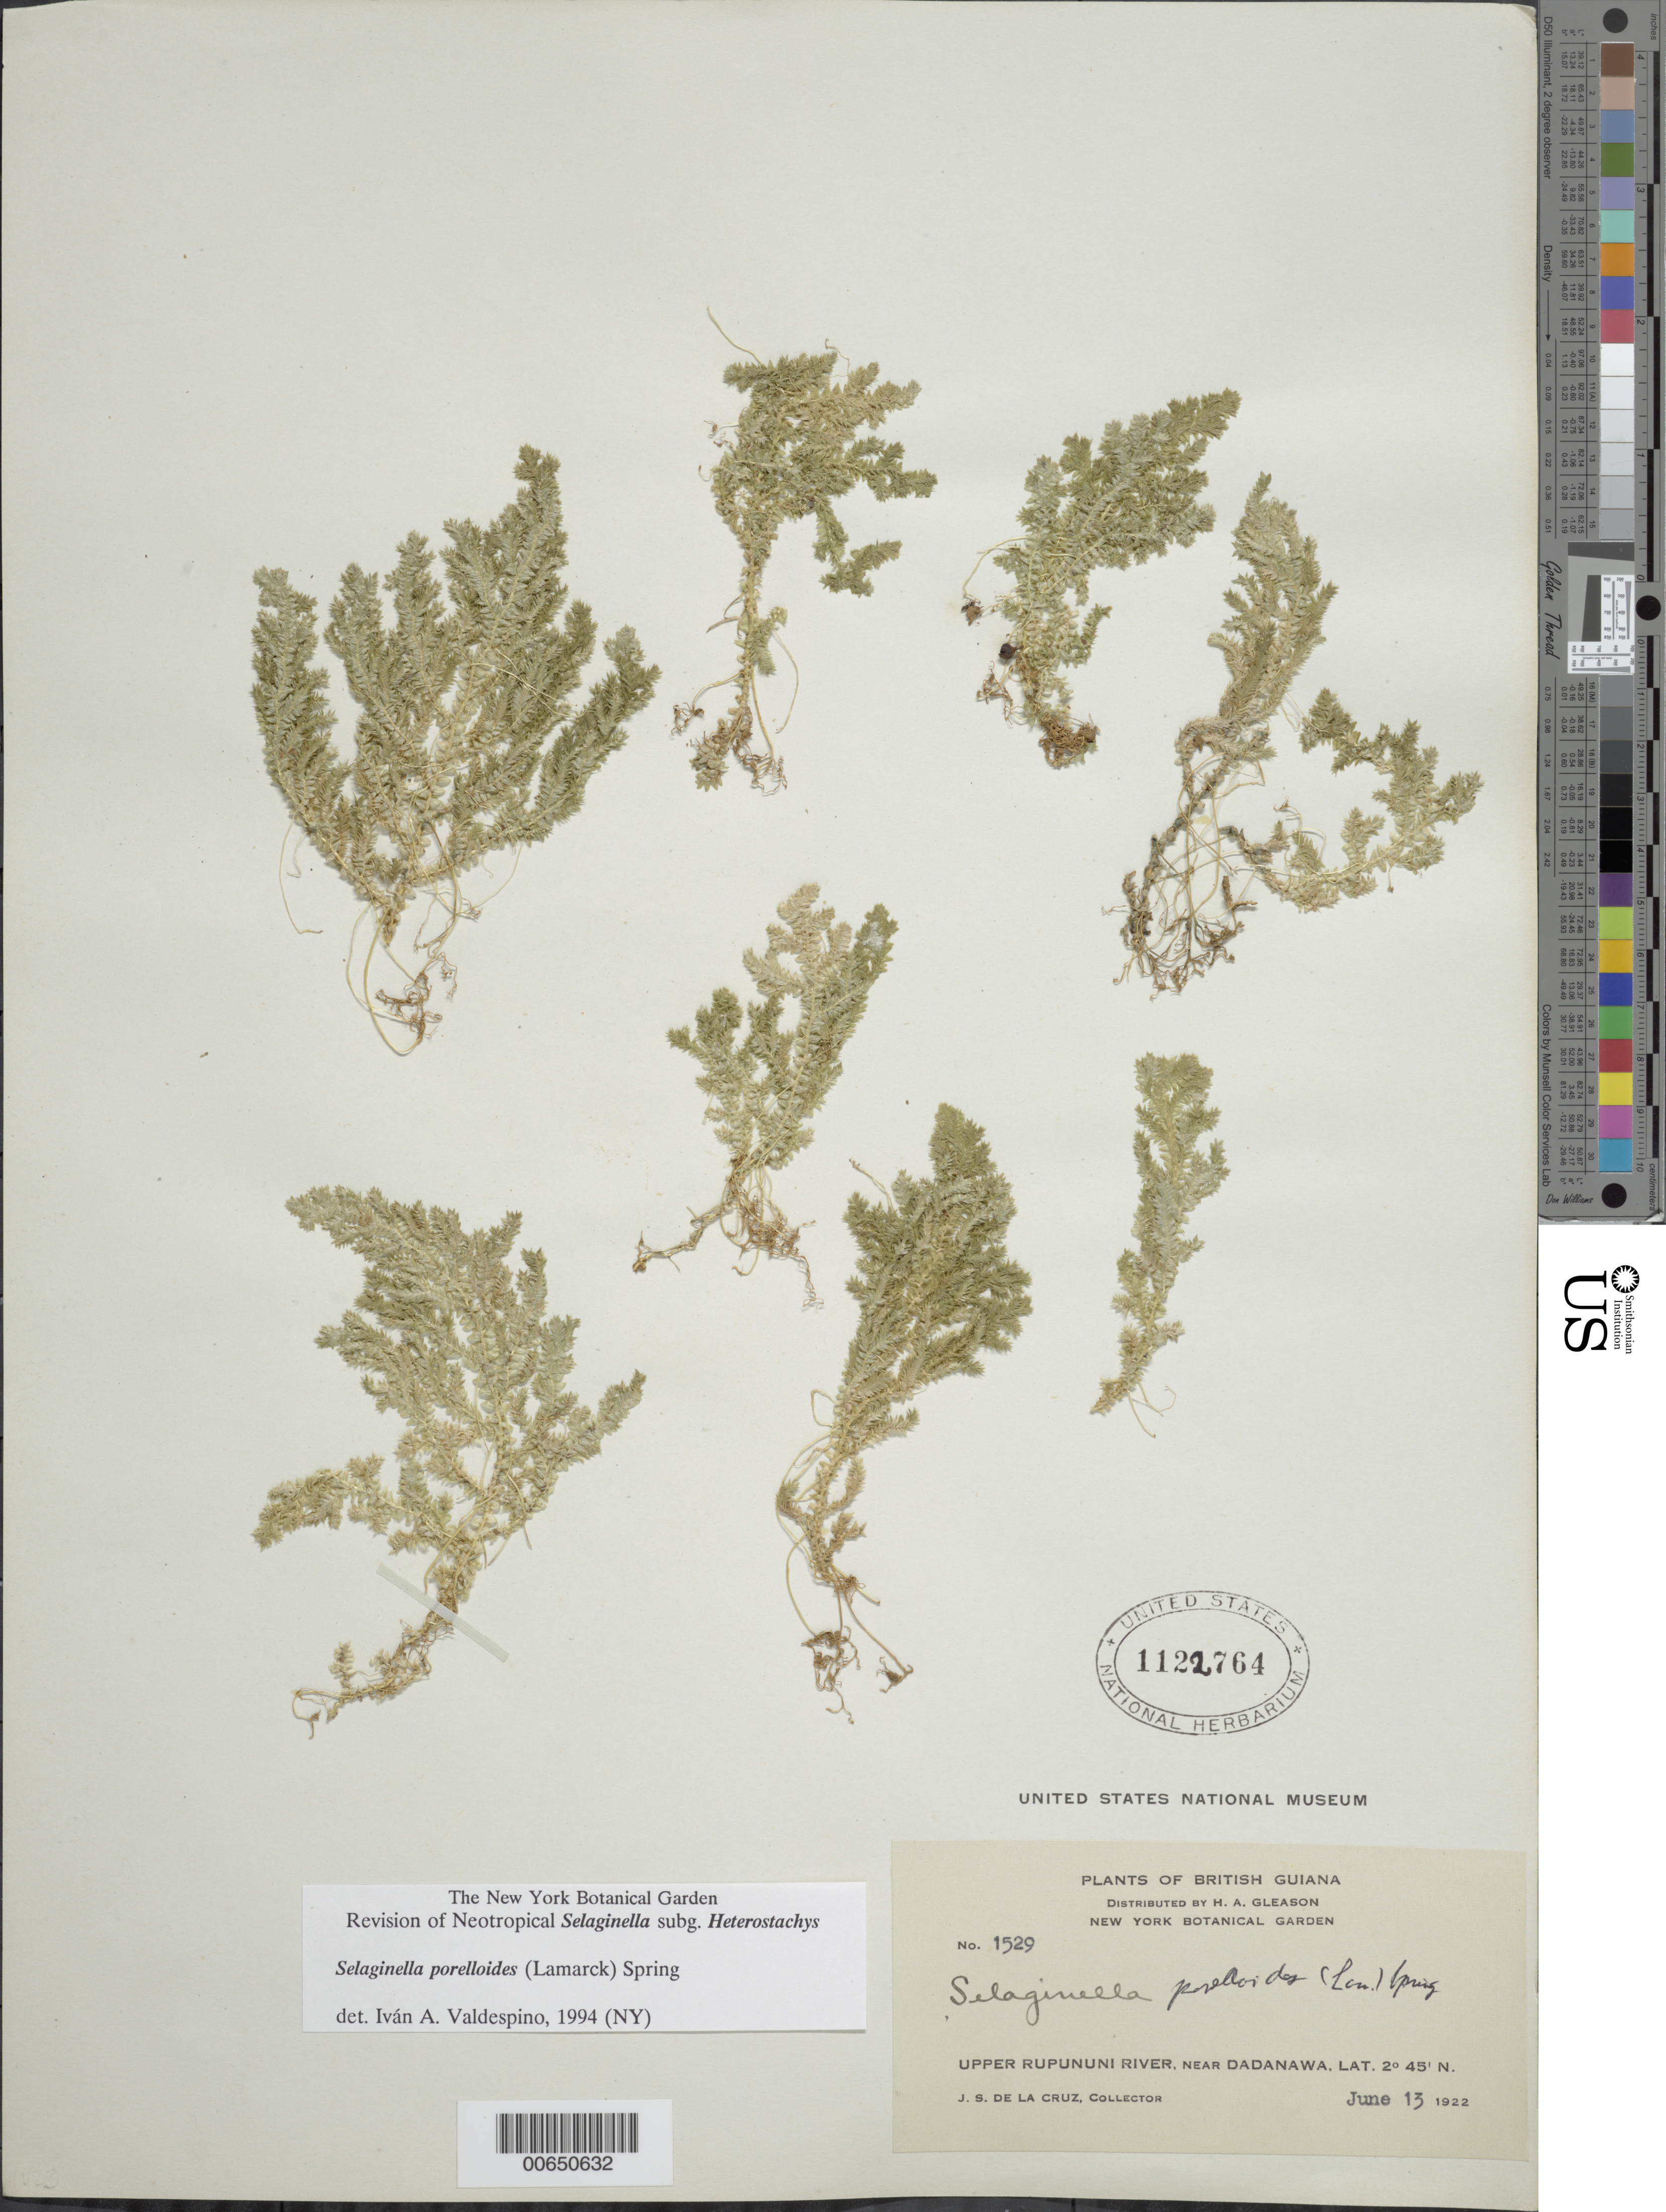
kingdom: Plantae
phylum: Tracheophyta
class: Lycopodiopsida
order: Selaginellales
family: Selaginellaceae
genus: Selaginella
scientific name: Selaginella porelloides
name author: (Lam.) Spring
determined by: Valdespino, I. A., (PMA), Universidad de Panama (PANAMA)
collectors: J. S. de la Cruz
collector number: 1529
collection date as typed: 13-Jun-22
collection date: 1922-06-13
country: Guyana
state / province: U. Takutu-U. Essequibo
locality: Dadanawa, vic., upper Rupununi R.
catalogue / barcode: US 1122764